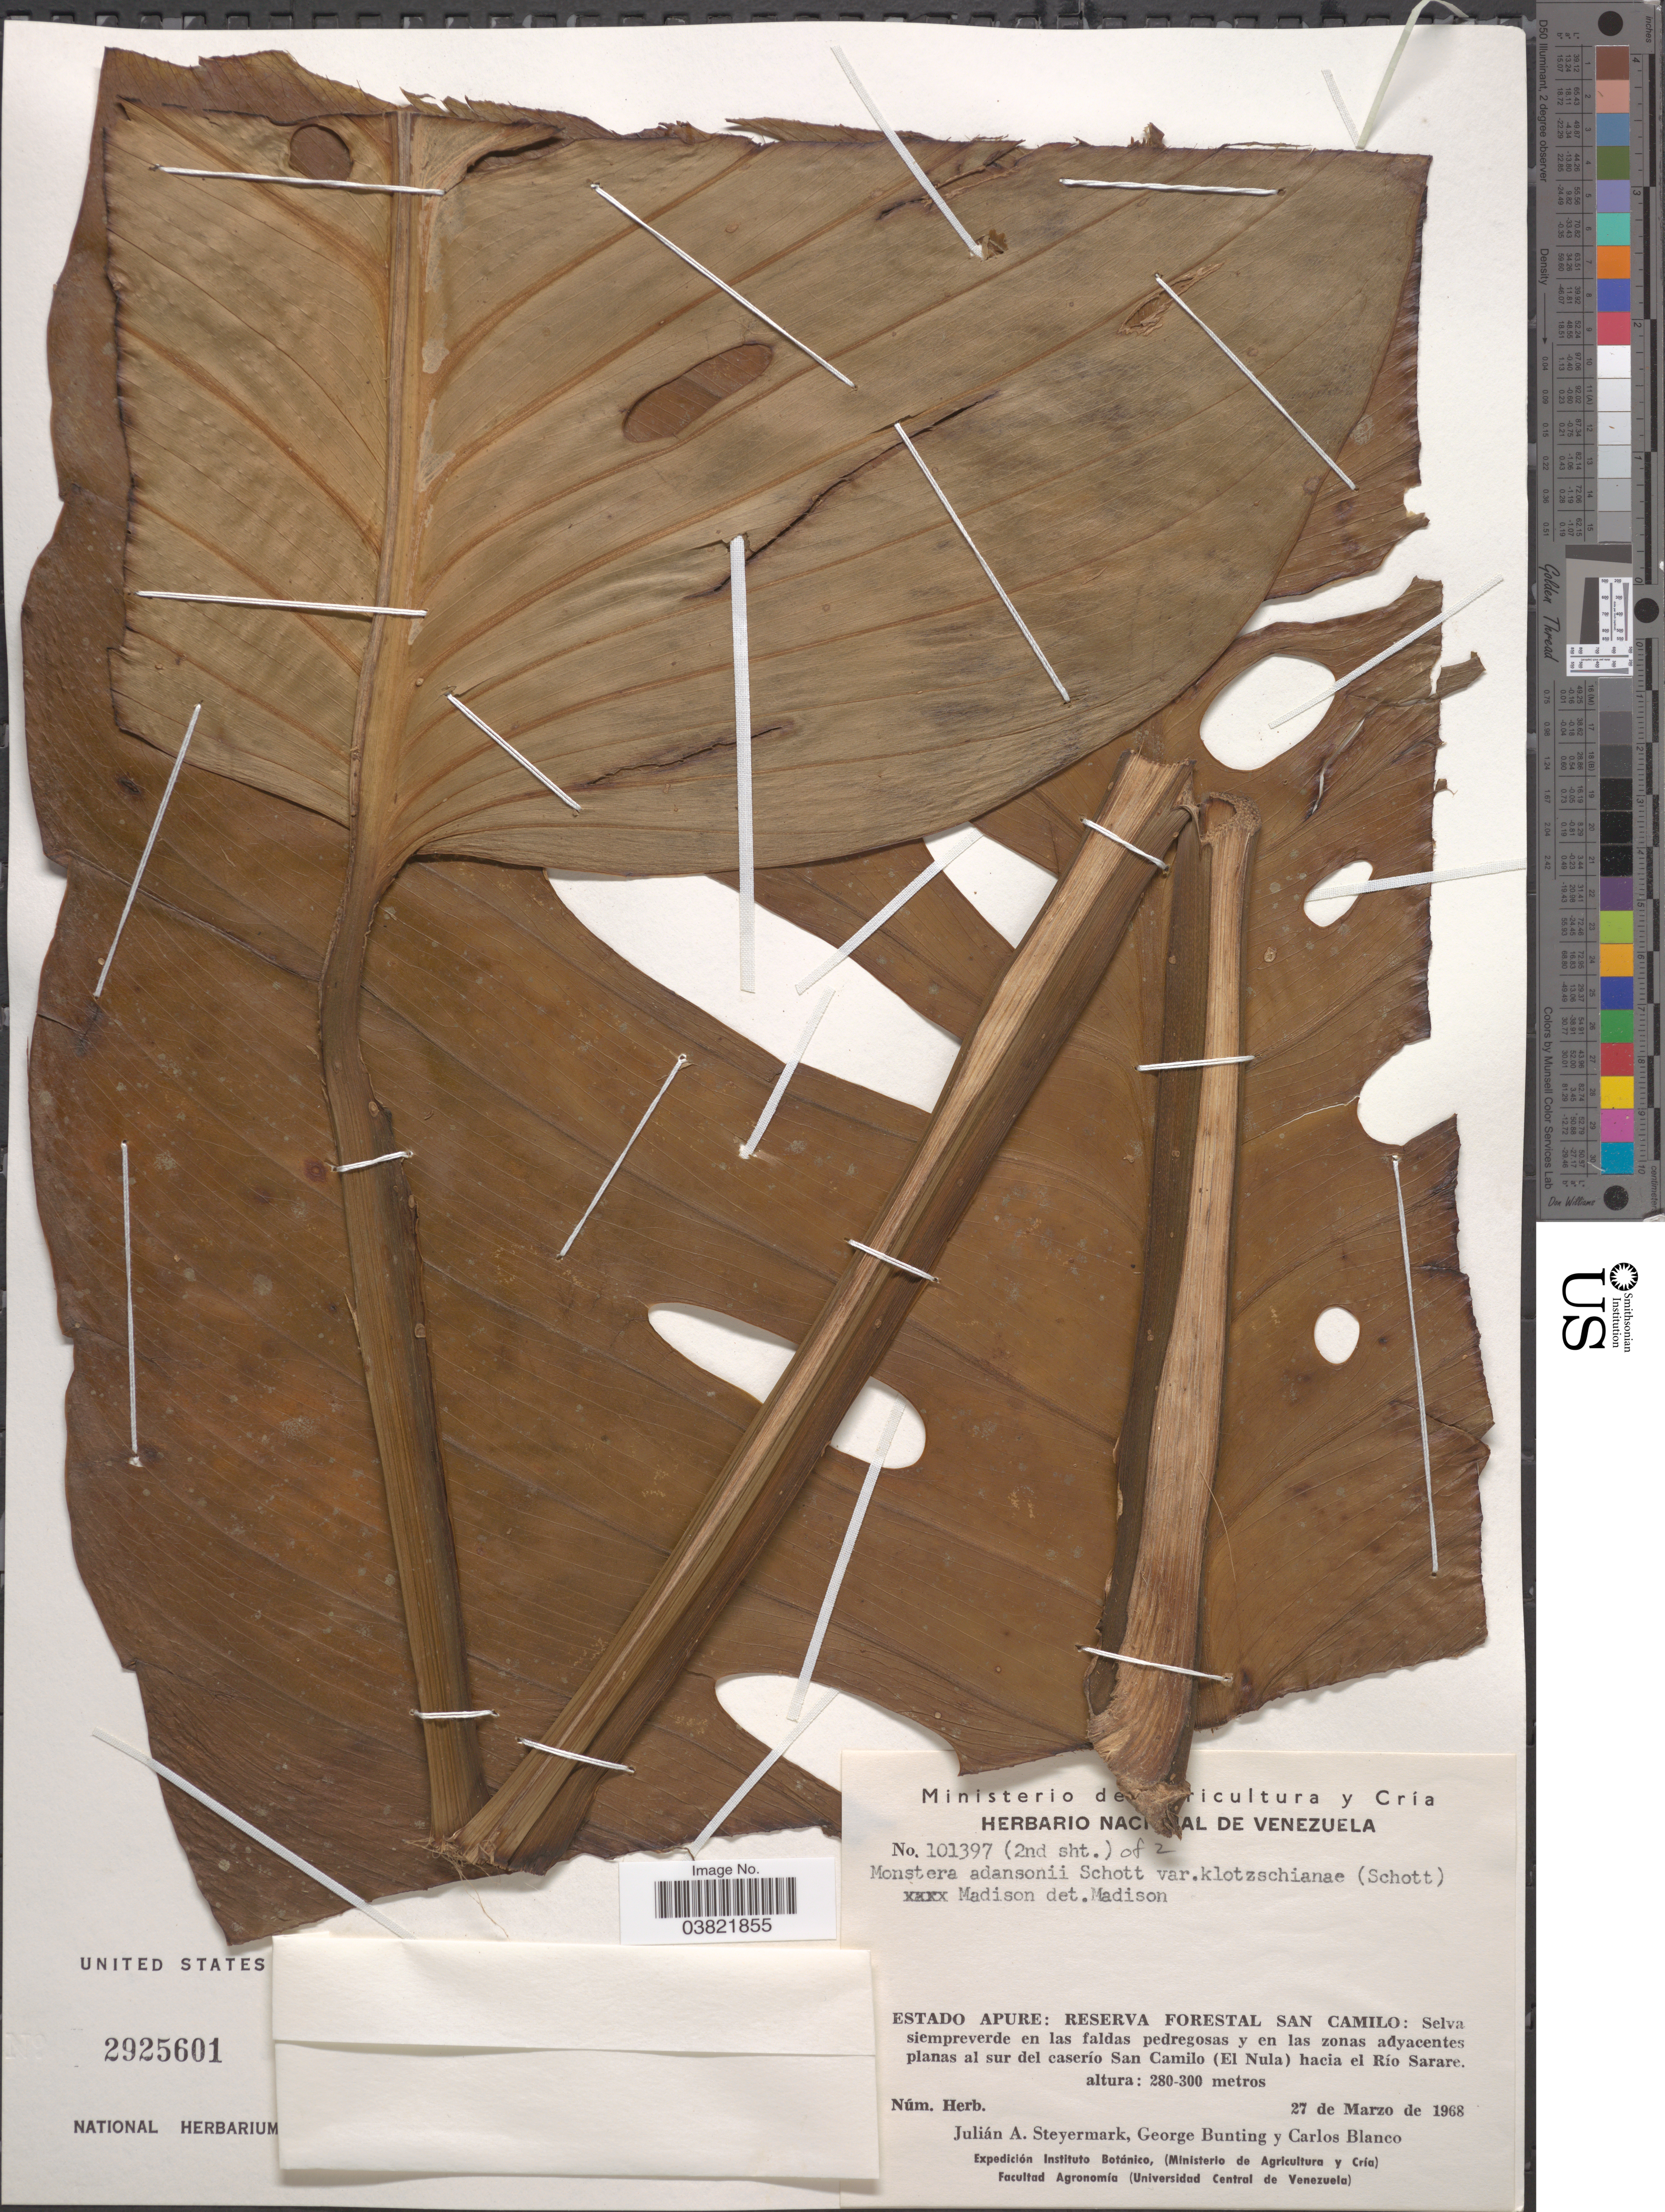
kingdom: Plantae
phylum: Tracheophyta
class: Liliopsida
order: Alismatales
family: Araceae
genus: Monstera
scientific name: Monstera adansonii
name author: Schott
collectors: J. Steyermark, G. S. Bunting & C. Blanco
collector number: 101397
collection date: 1968-03-27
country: Venezuela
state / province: Apure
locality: Reserva Forestal San Camilo: Selva siempreverde en las faldas pedregosas y en las zonas adyacentes planas al sur del caserío San Camilo (El Nula) hacia el Río Sarare.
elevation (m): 280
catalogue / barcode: US 2925601